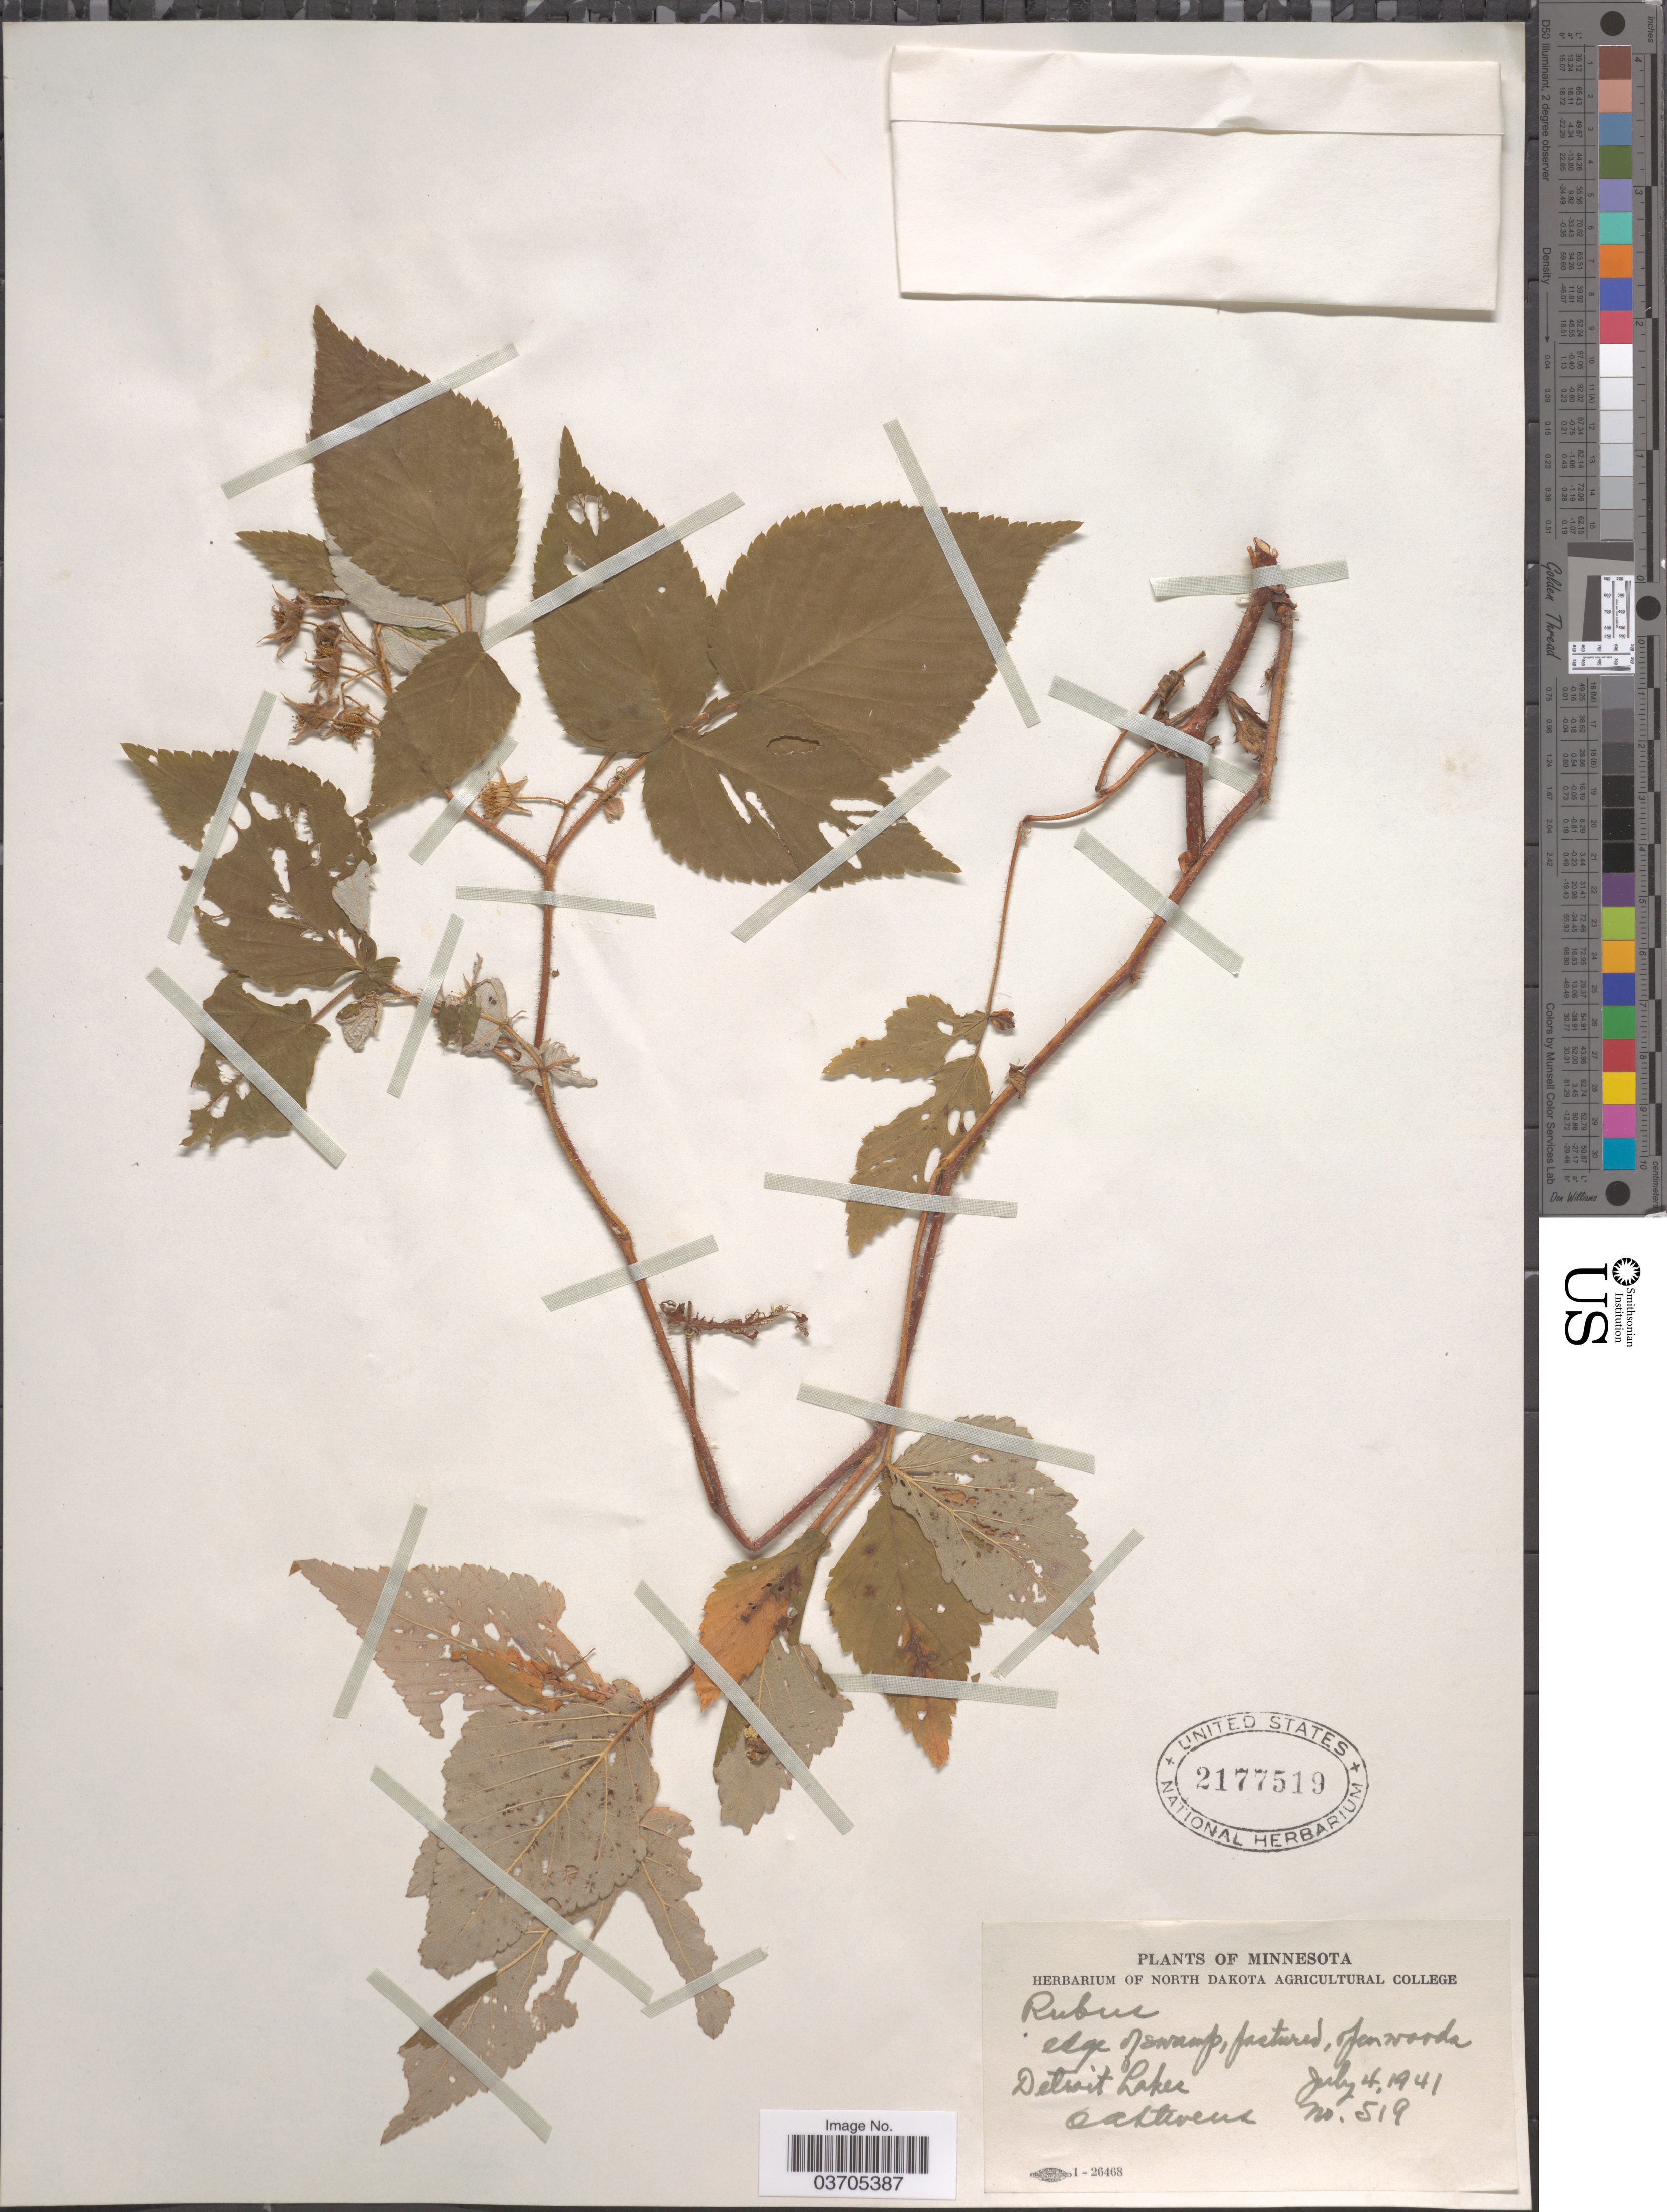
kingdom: Plantae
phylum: Tracheophyta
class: Magnoliopsida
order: Rosales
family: Rosaceae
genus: Rubus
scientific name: Rubus idaeus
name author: L.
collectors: O. A. Stevens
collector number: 519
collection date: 1941-07-04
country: United States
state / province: Minnesota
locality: Edge of swamp, pastured, open woods. Detroit Lakes.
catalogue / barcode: US 2177519